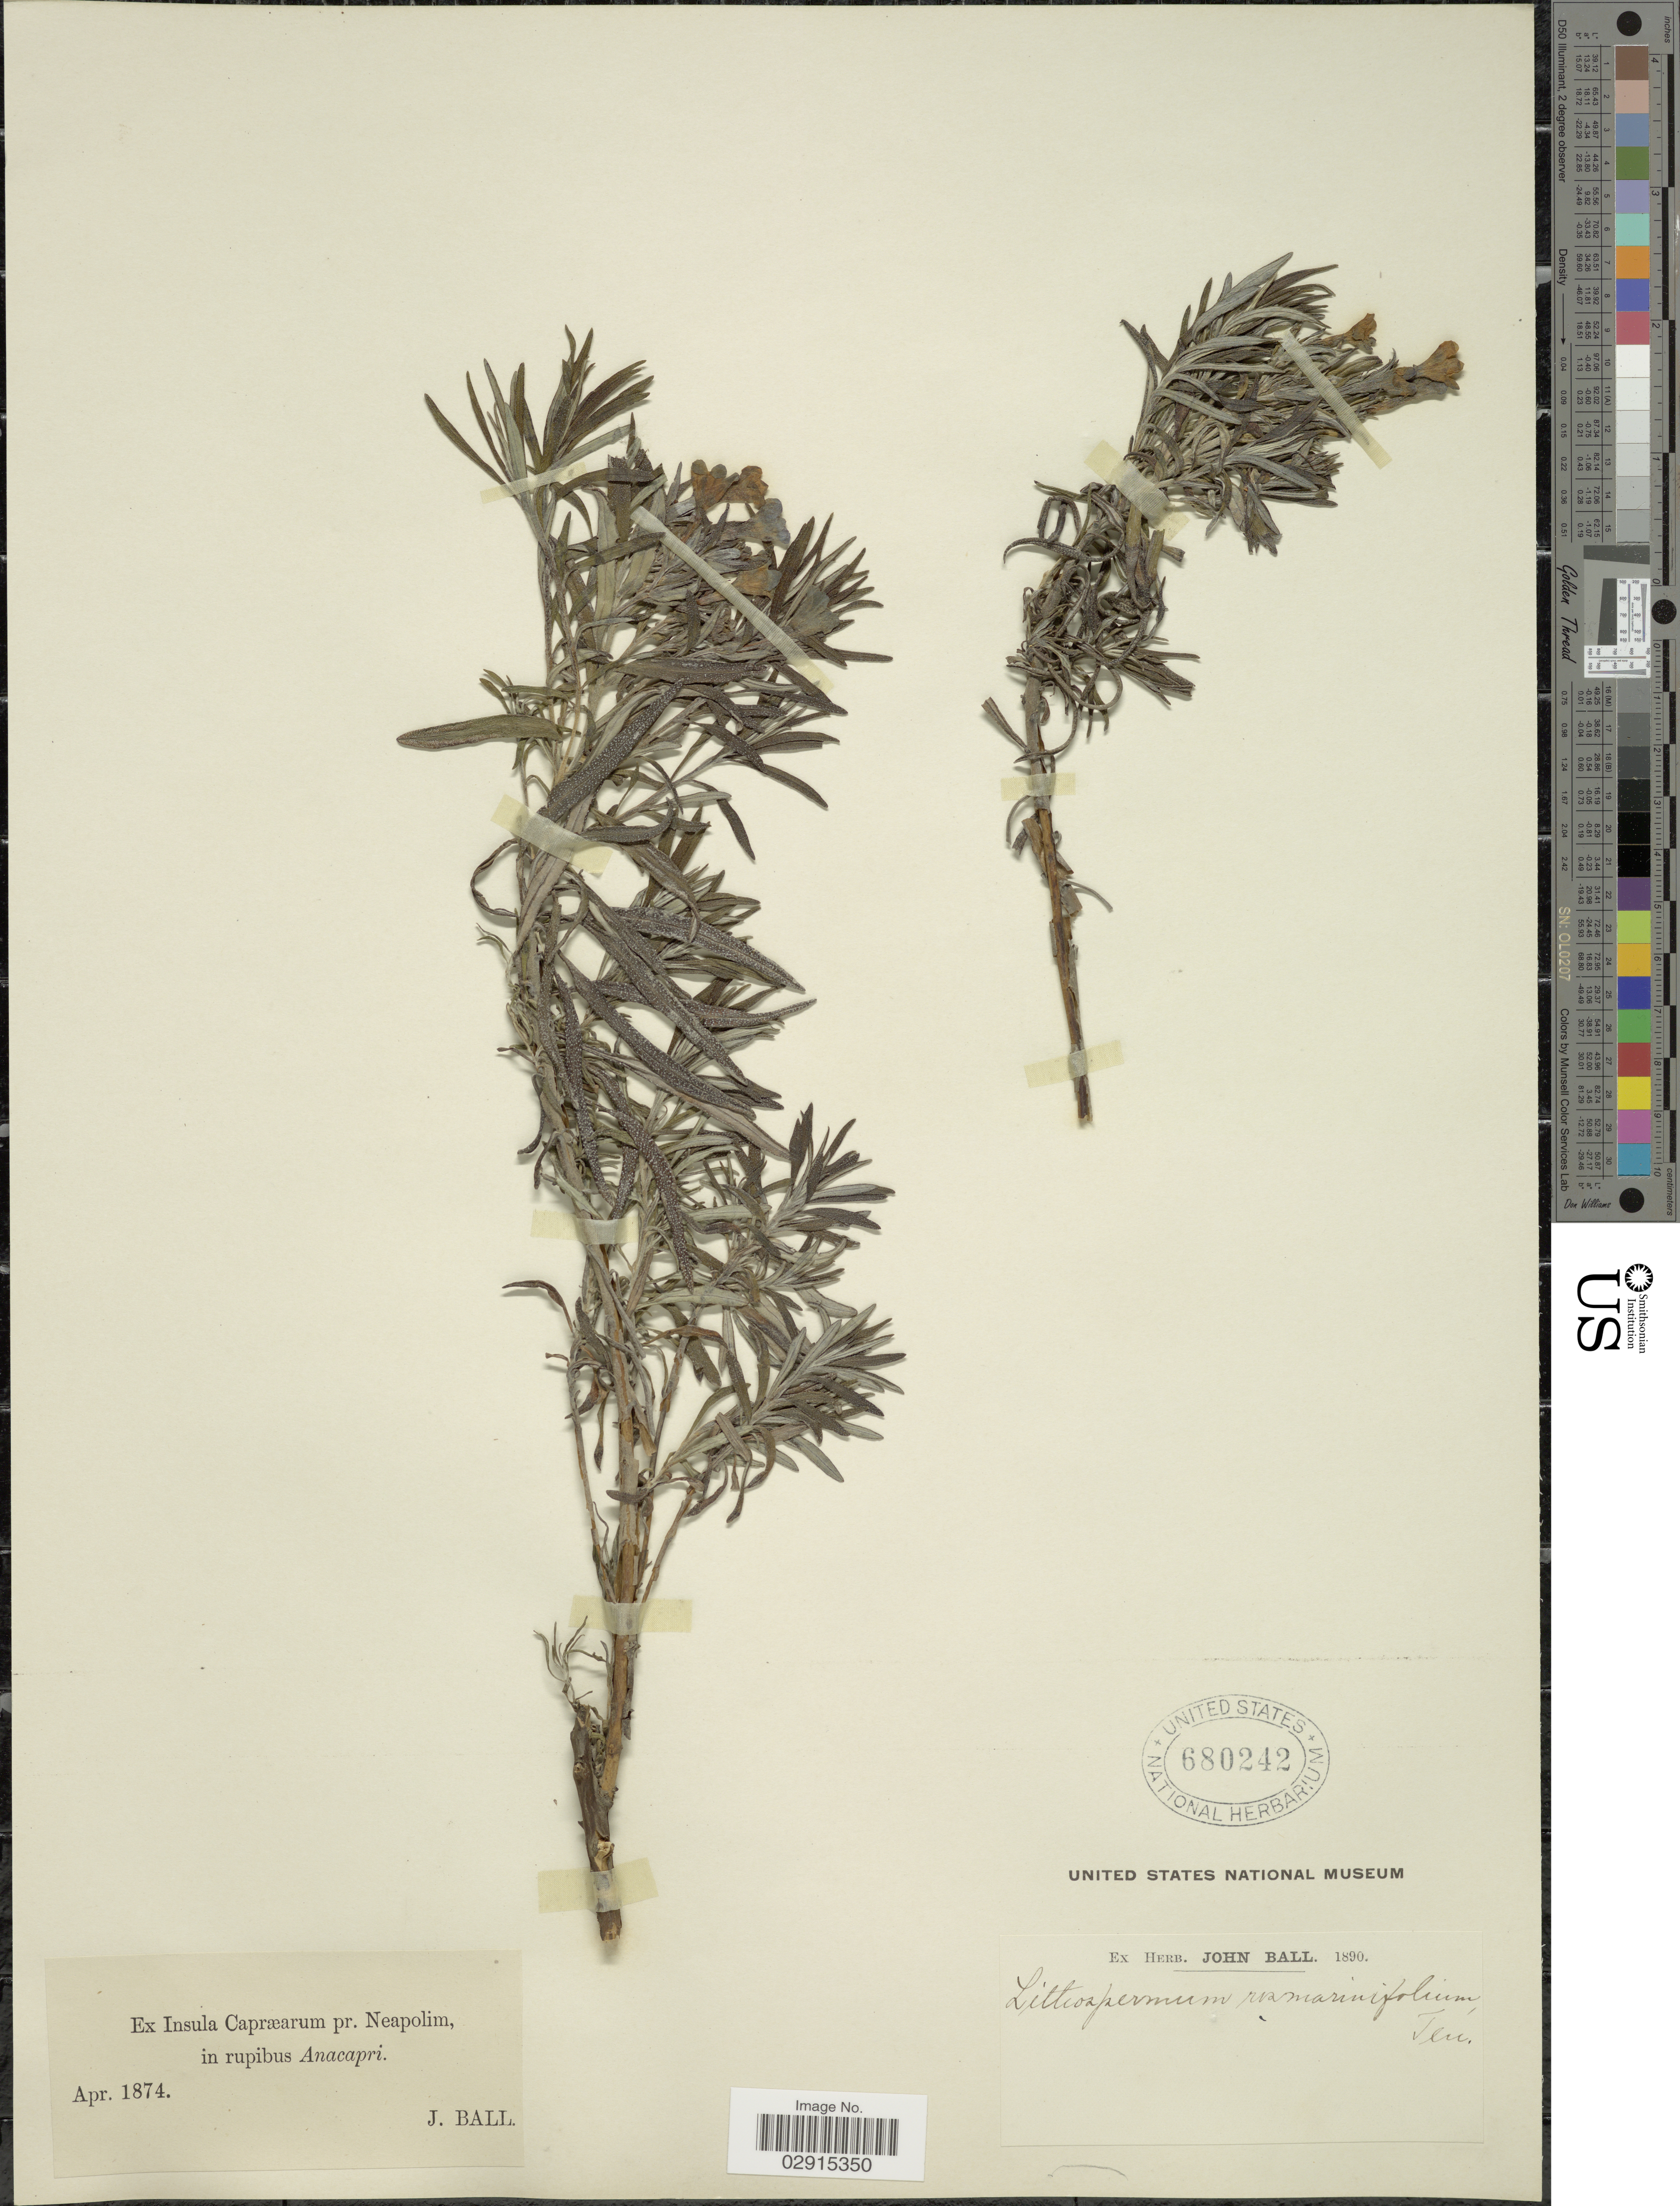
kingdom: Plantae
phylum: Tracheophyta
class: Magnoliopsida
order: Boraginales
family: Boraginaceae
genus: Lithospermum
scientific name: Lithospermum rosmarinifolium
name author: Sessé & Moc.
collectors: J. Ball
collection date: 1874-04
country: Italy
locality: Ex Insula Capæarum pr. Neopolim in rupibus Anacapri.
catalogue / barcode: US 680242